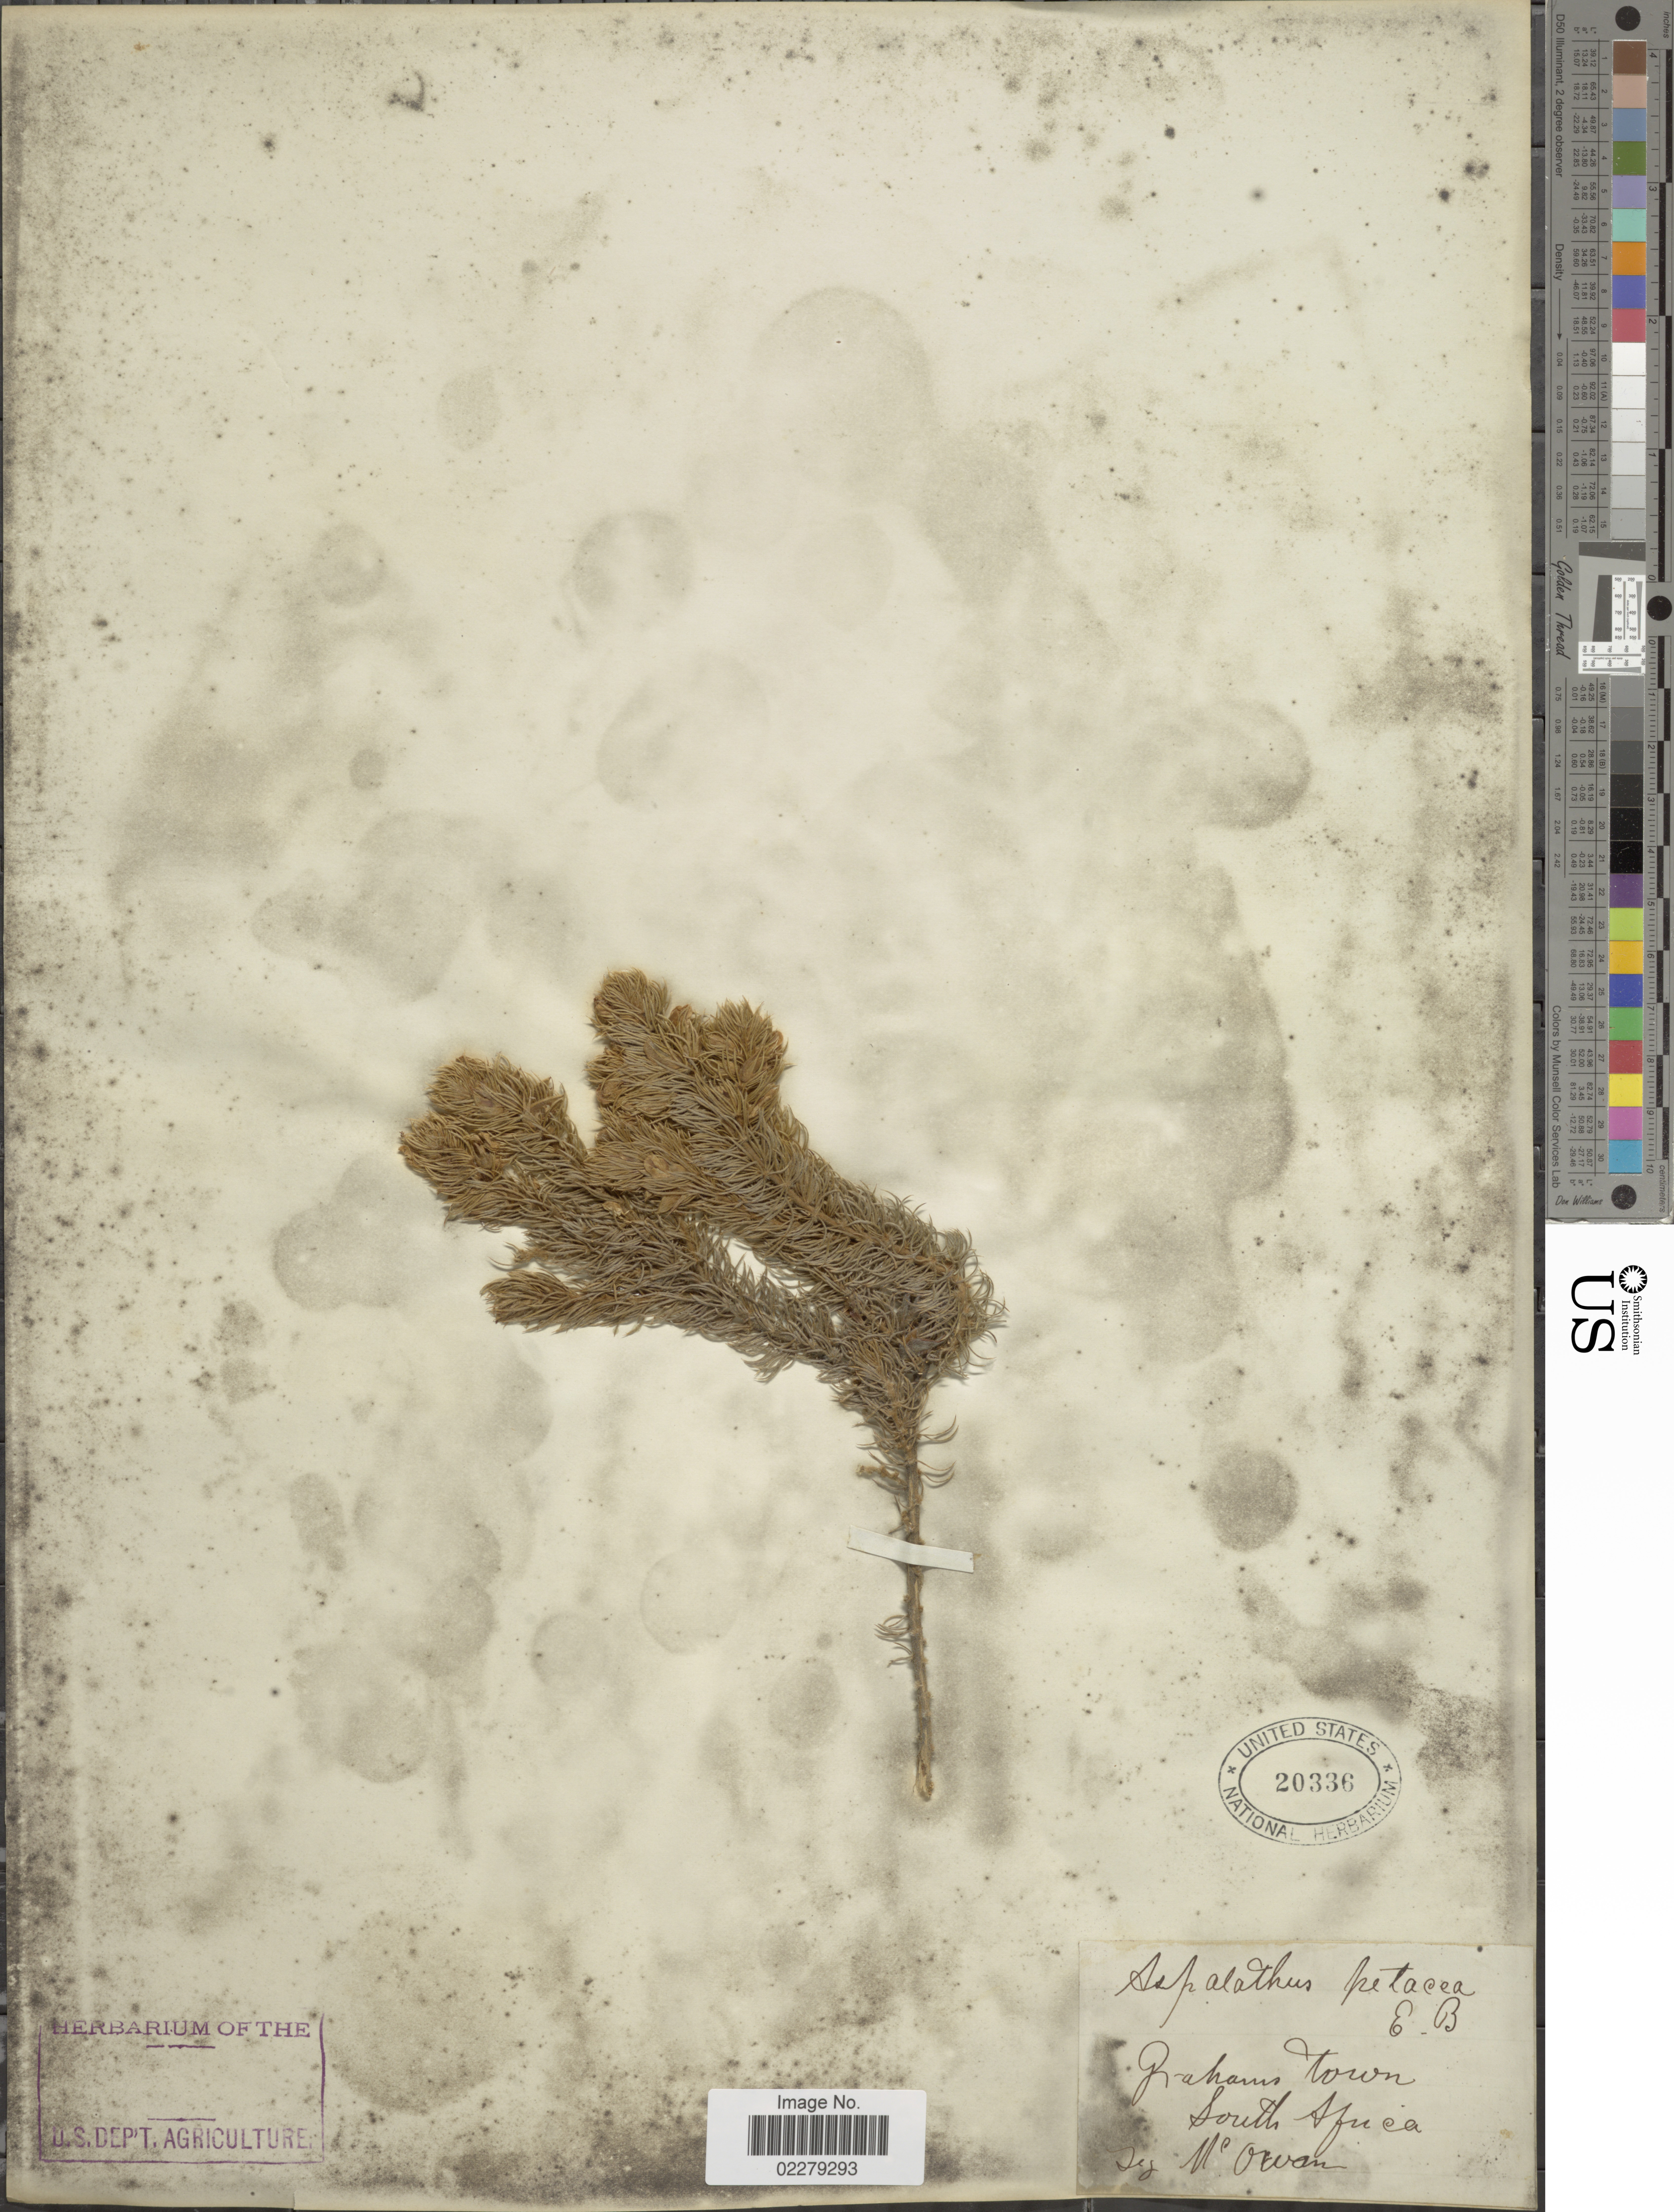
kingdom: Plantae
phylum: Tracheophyta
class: Magnoliopsida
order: Fabales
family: Fabaceae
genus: Aspalathus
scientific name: Aspalathus setacea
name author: Eckl. & Zeyh.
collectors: MacOwan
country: South Africa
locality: Grahams Town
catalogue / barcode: US 20336